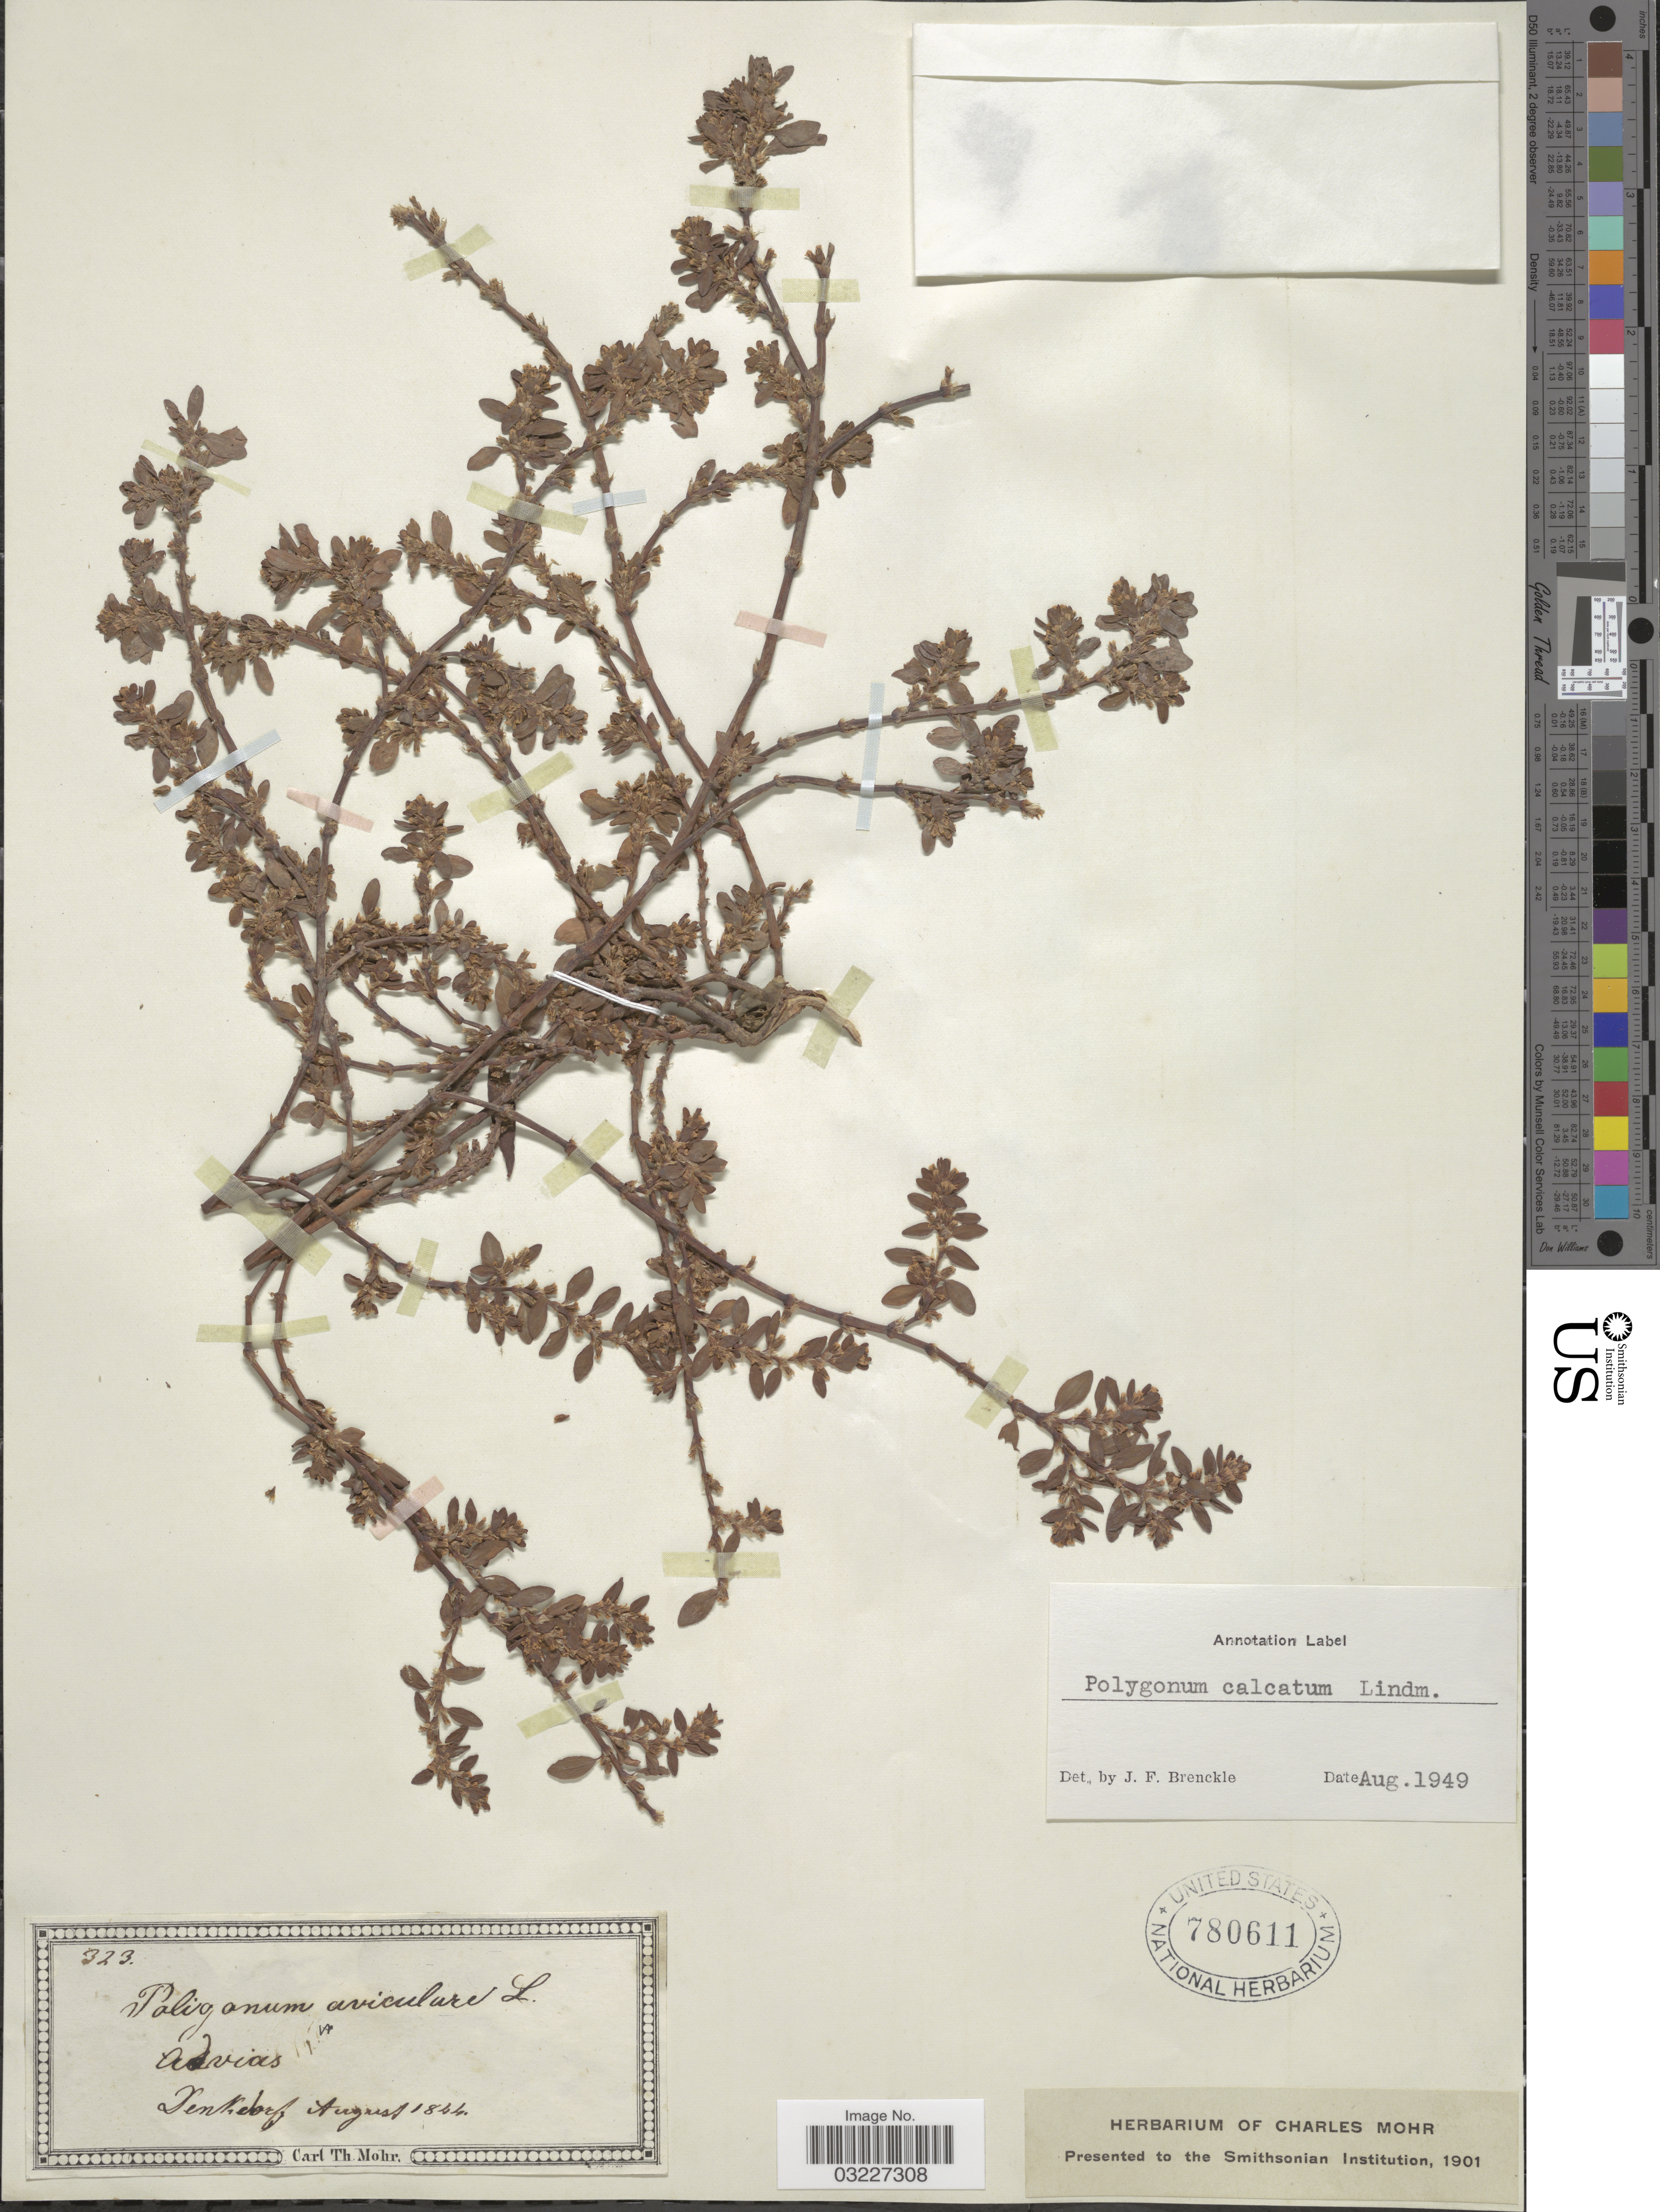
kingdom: Plantae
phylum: Tracheophyta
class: Magnoliopsida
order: Caryophyllales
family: Polygonaceae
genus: Polygonum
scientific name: Polygonum calcatum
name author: Lindm.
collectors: C. T. Mohr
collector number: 323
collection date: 1844-08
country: Germany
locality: Advias. Denkdorf.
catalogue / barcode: US 780611